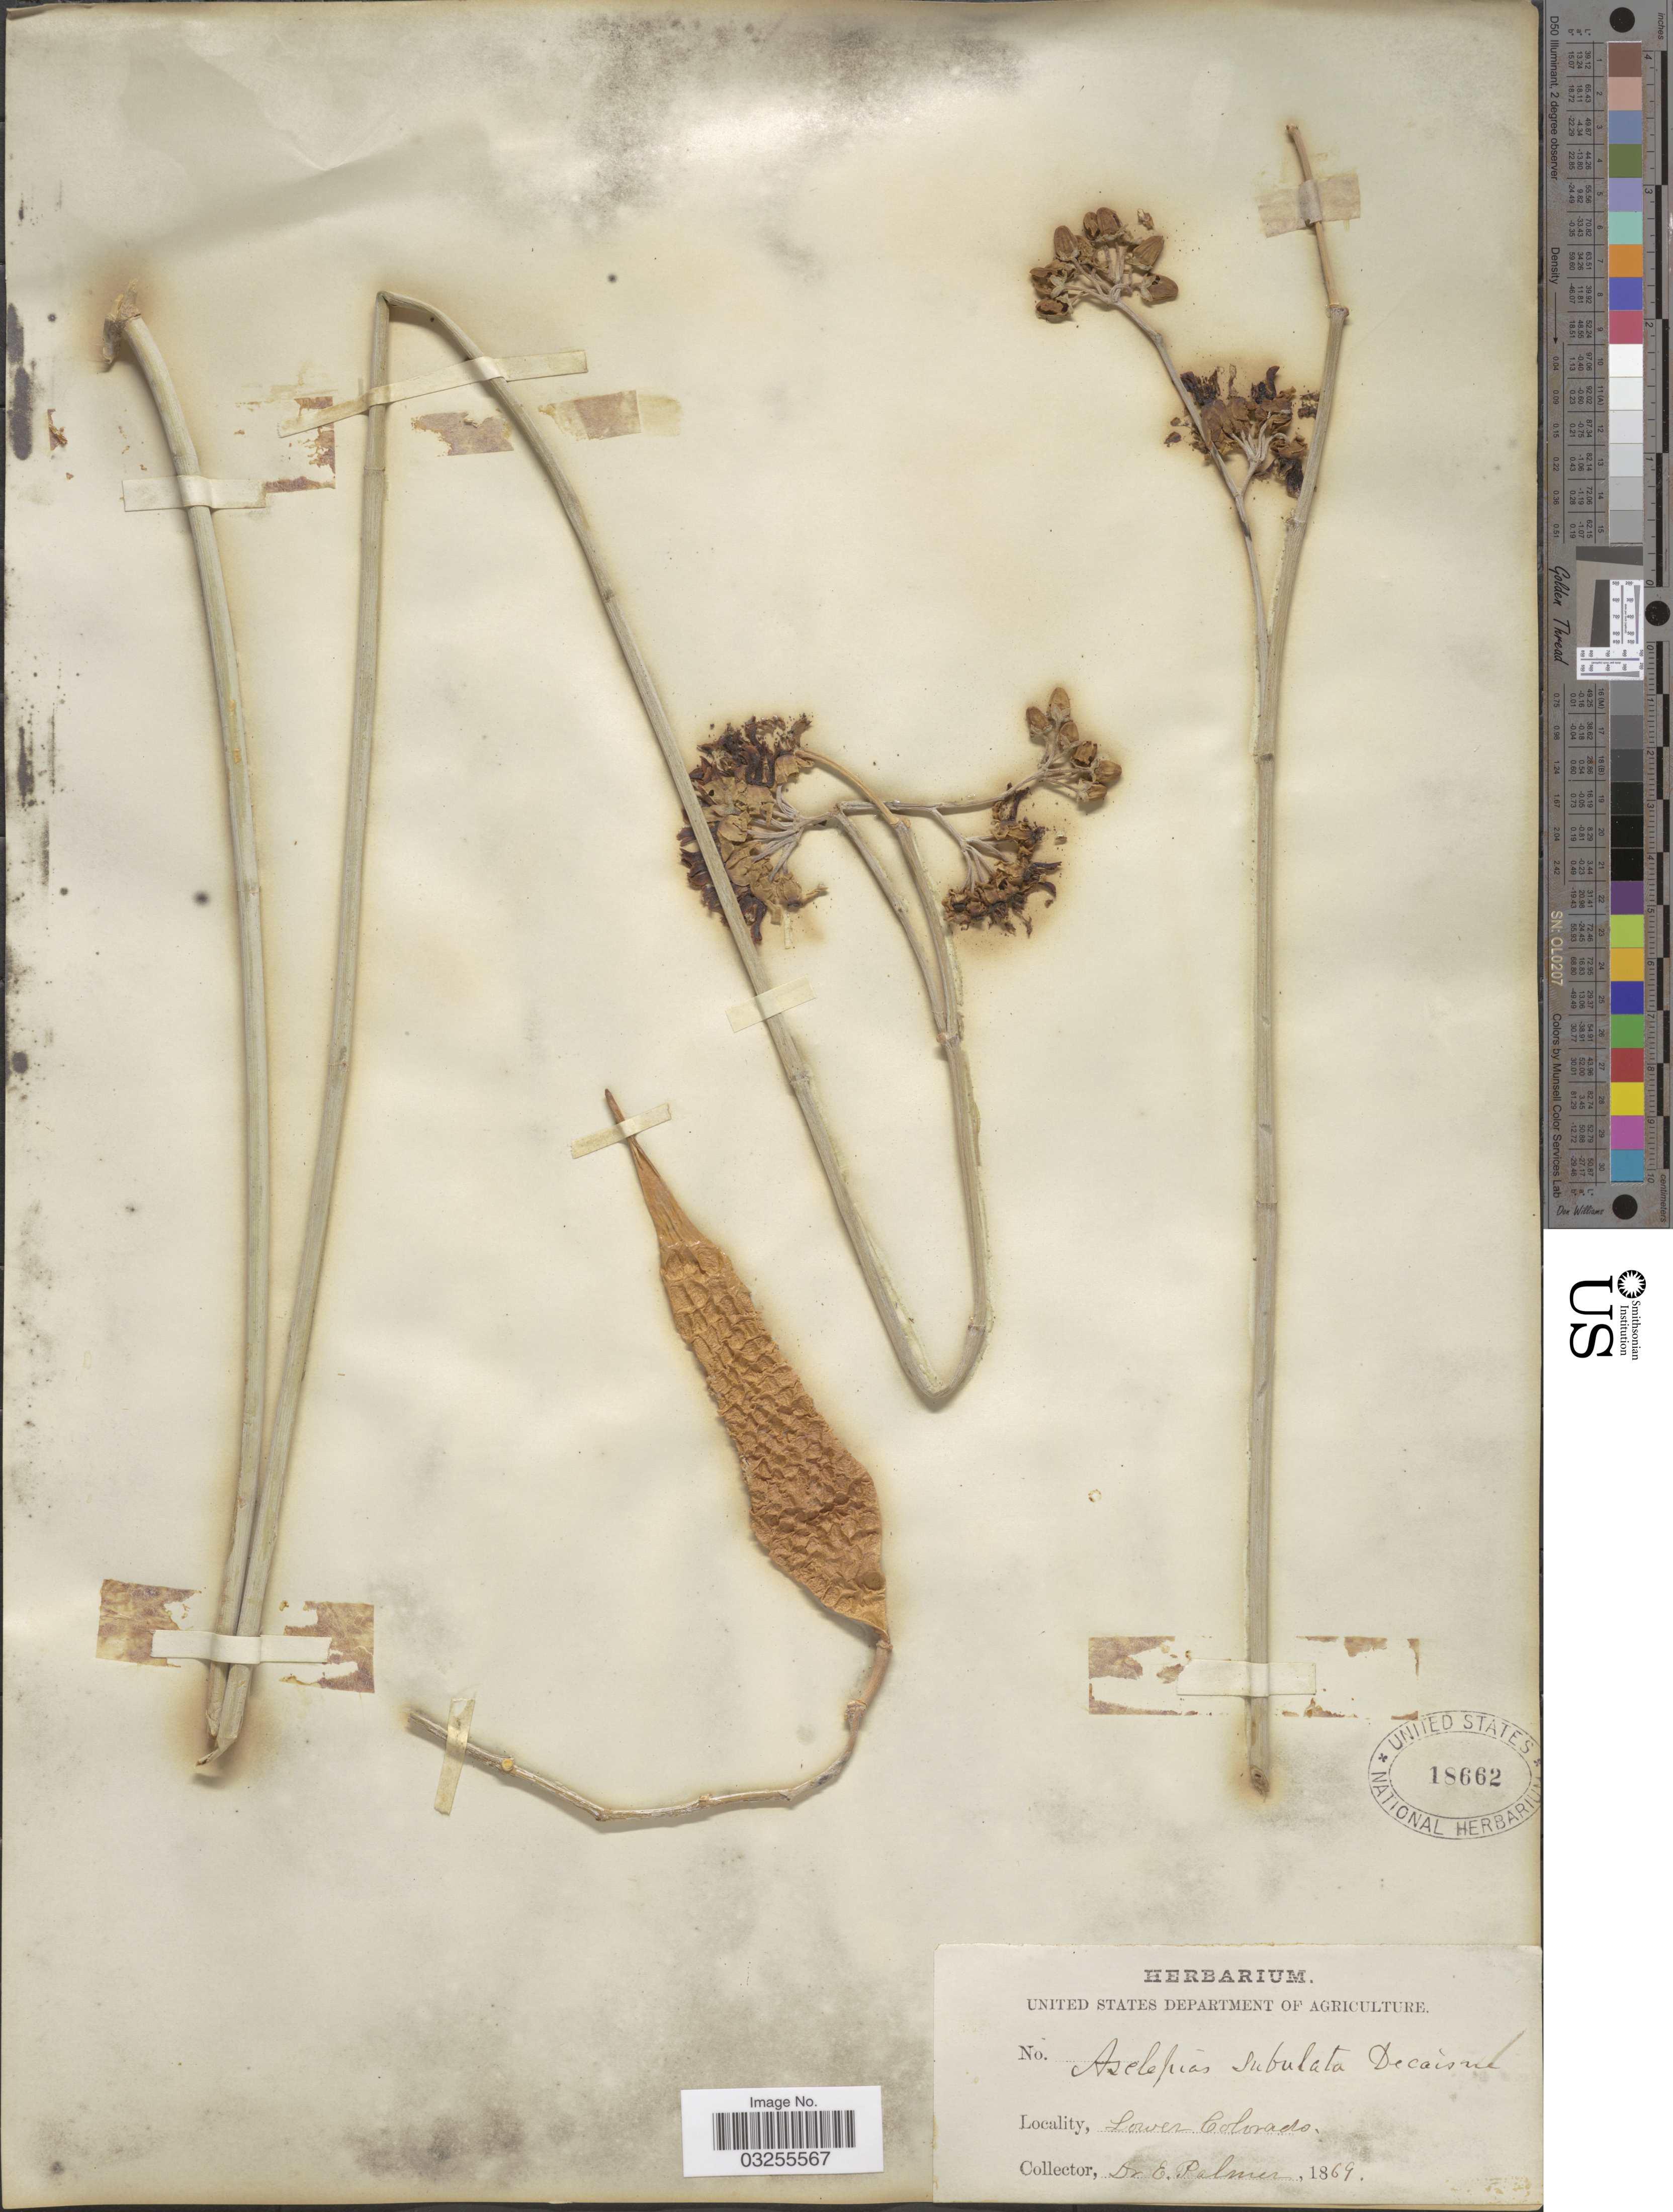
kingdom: Plantae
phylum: Tracheophyta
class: Magnoliopsida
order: Gentianales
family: Apocynaceae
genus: Asclepias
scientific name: Asclepias subulata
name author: Decne.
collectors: E. Palmer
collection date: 1869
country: United States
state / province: Colorado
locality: Lower Colorado.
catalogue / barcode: US 18662